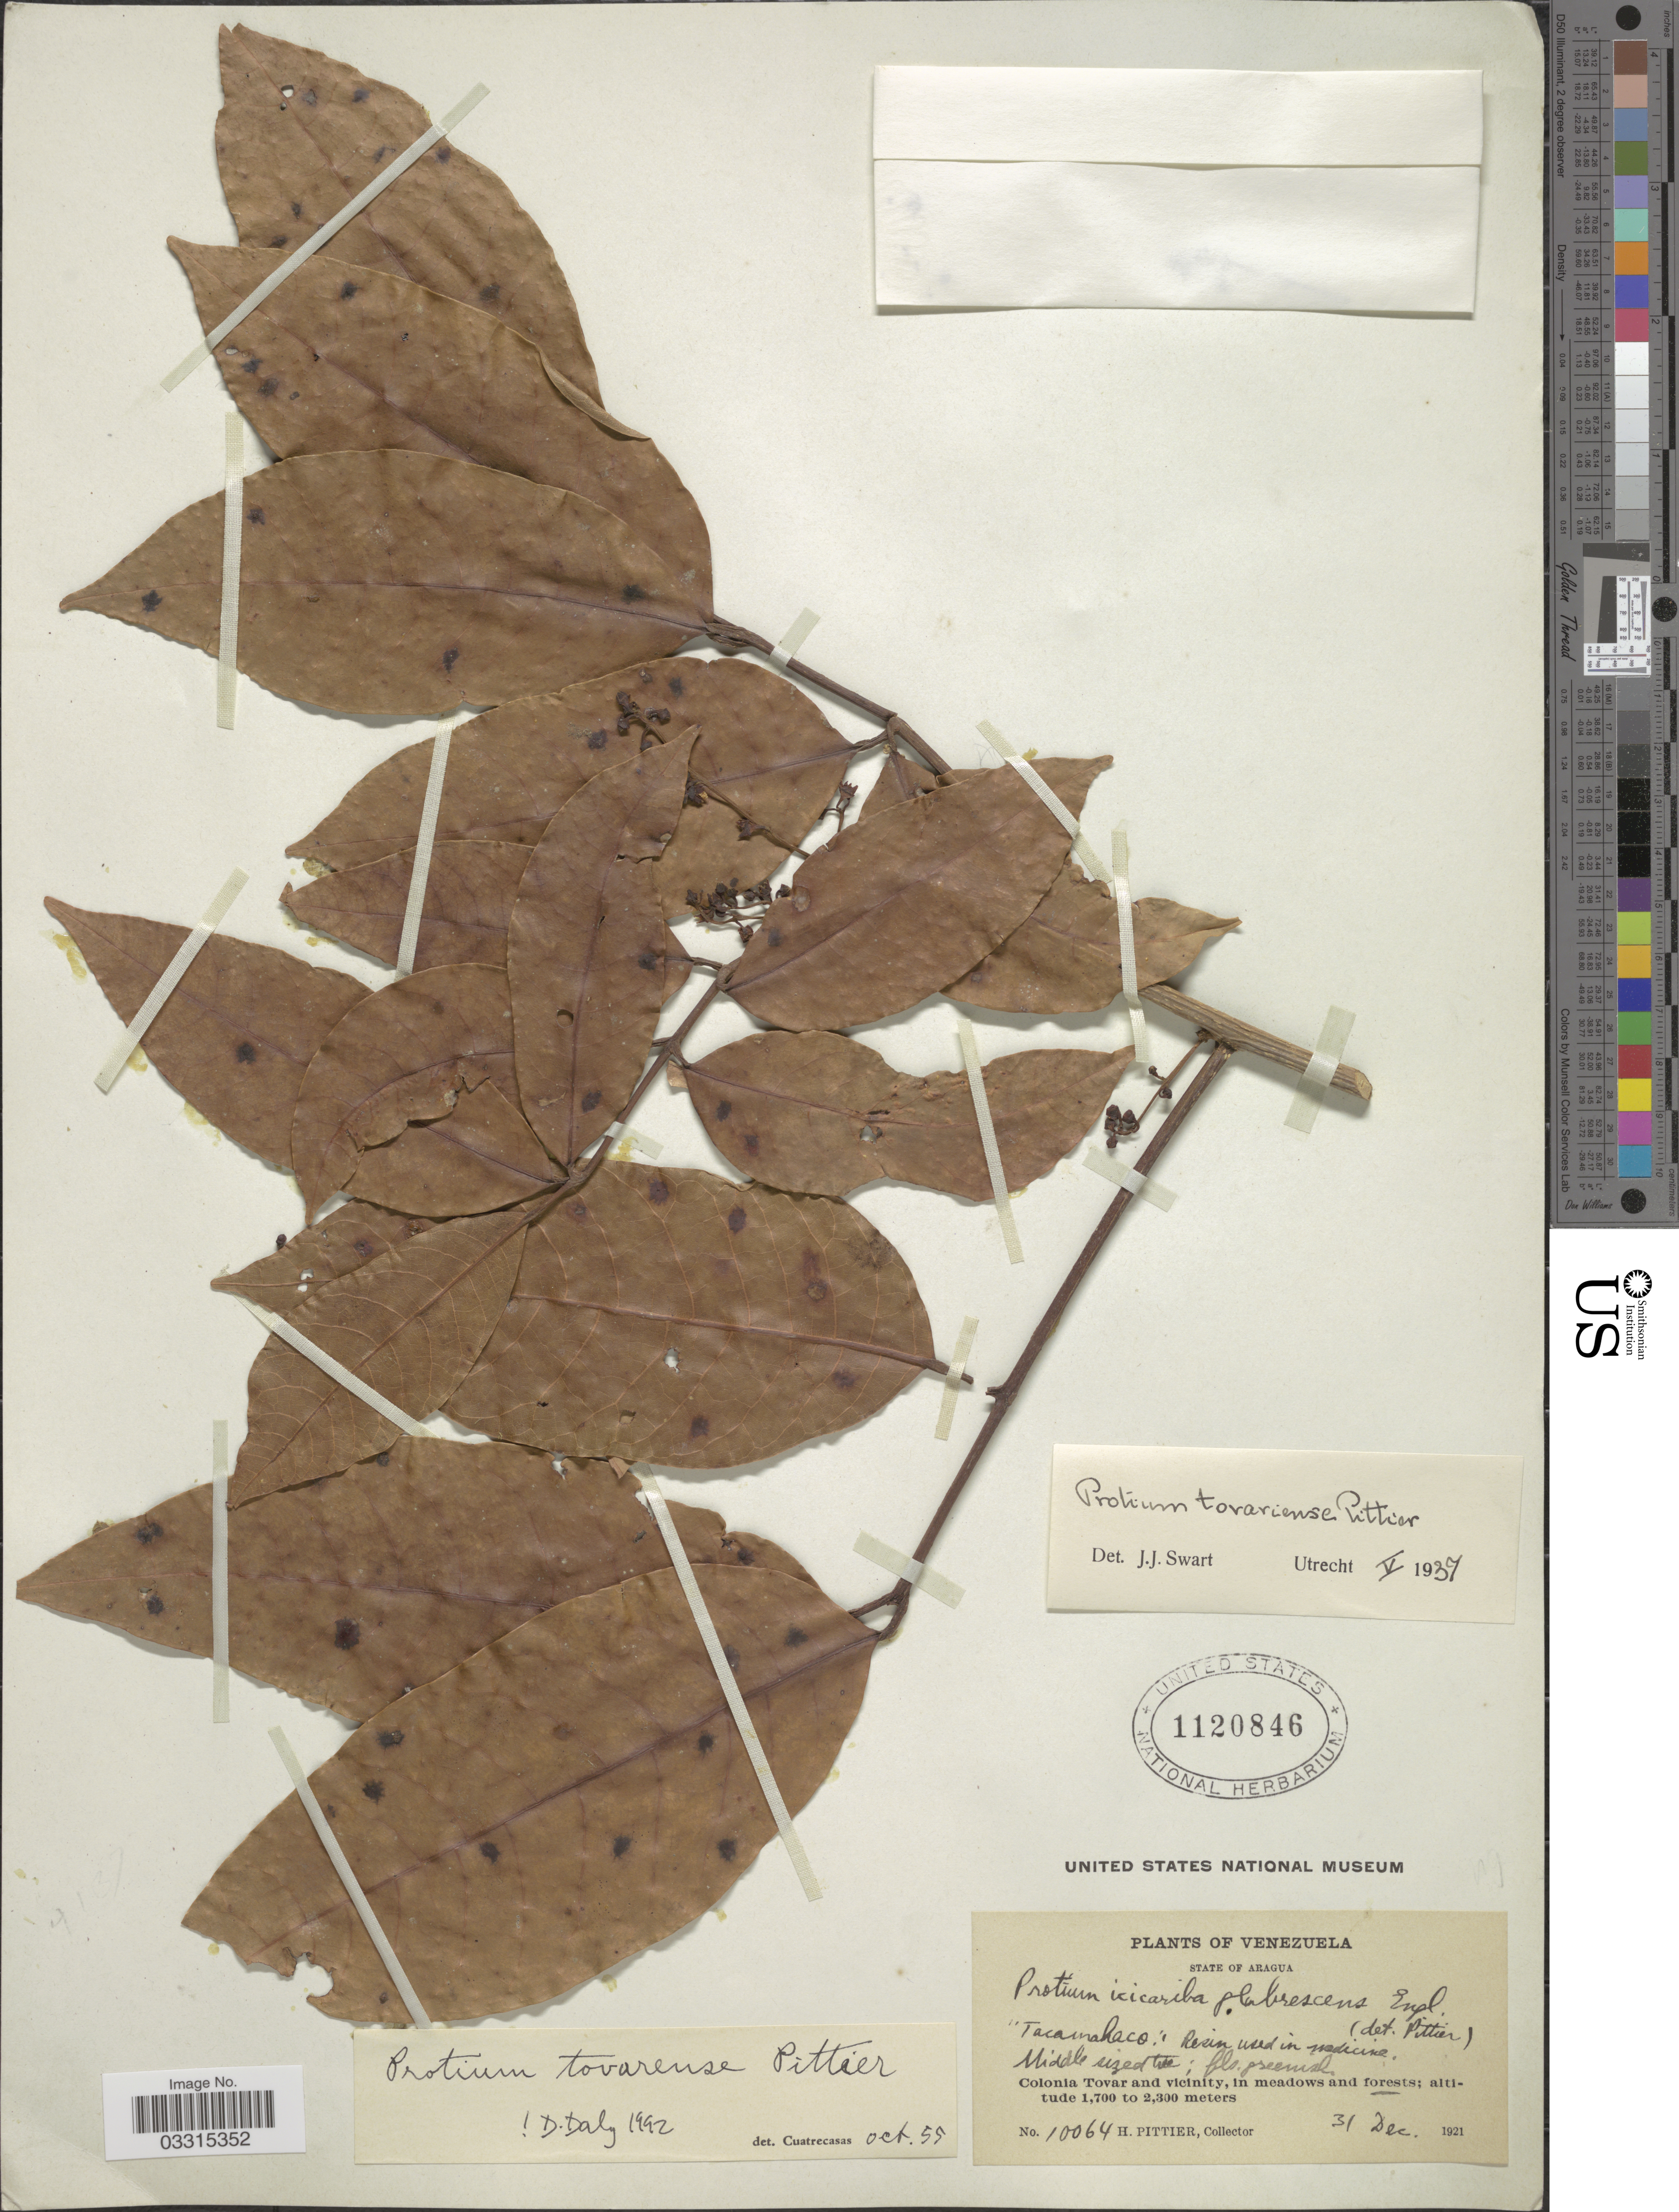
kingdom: Plantae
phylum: Tracheophyta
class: Magnoliopsida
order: Sapindales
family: Burseraceae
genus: Protium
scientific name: Protium tovarense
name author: Pittier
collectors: H. F. Pittier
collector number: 10064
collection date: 1921-12-31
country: Venezuela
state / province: Aragua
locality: Colonia Tovar and vicinity, in meadows and forests.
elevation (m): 1700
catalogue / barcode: US 1120846